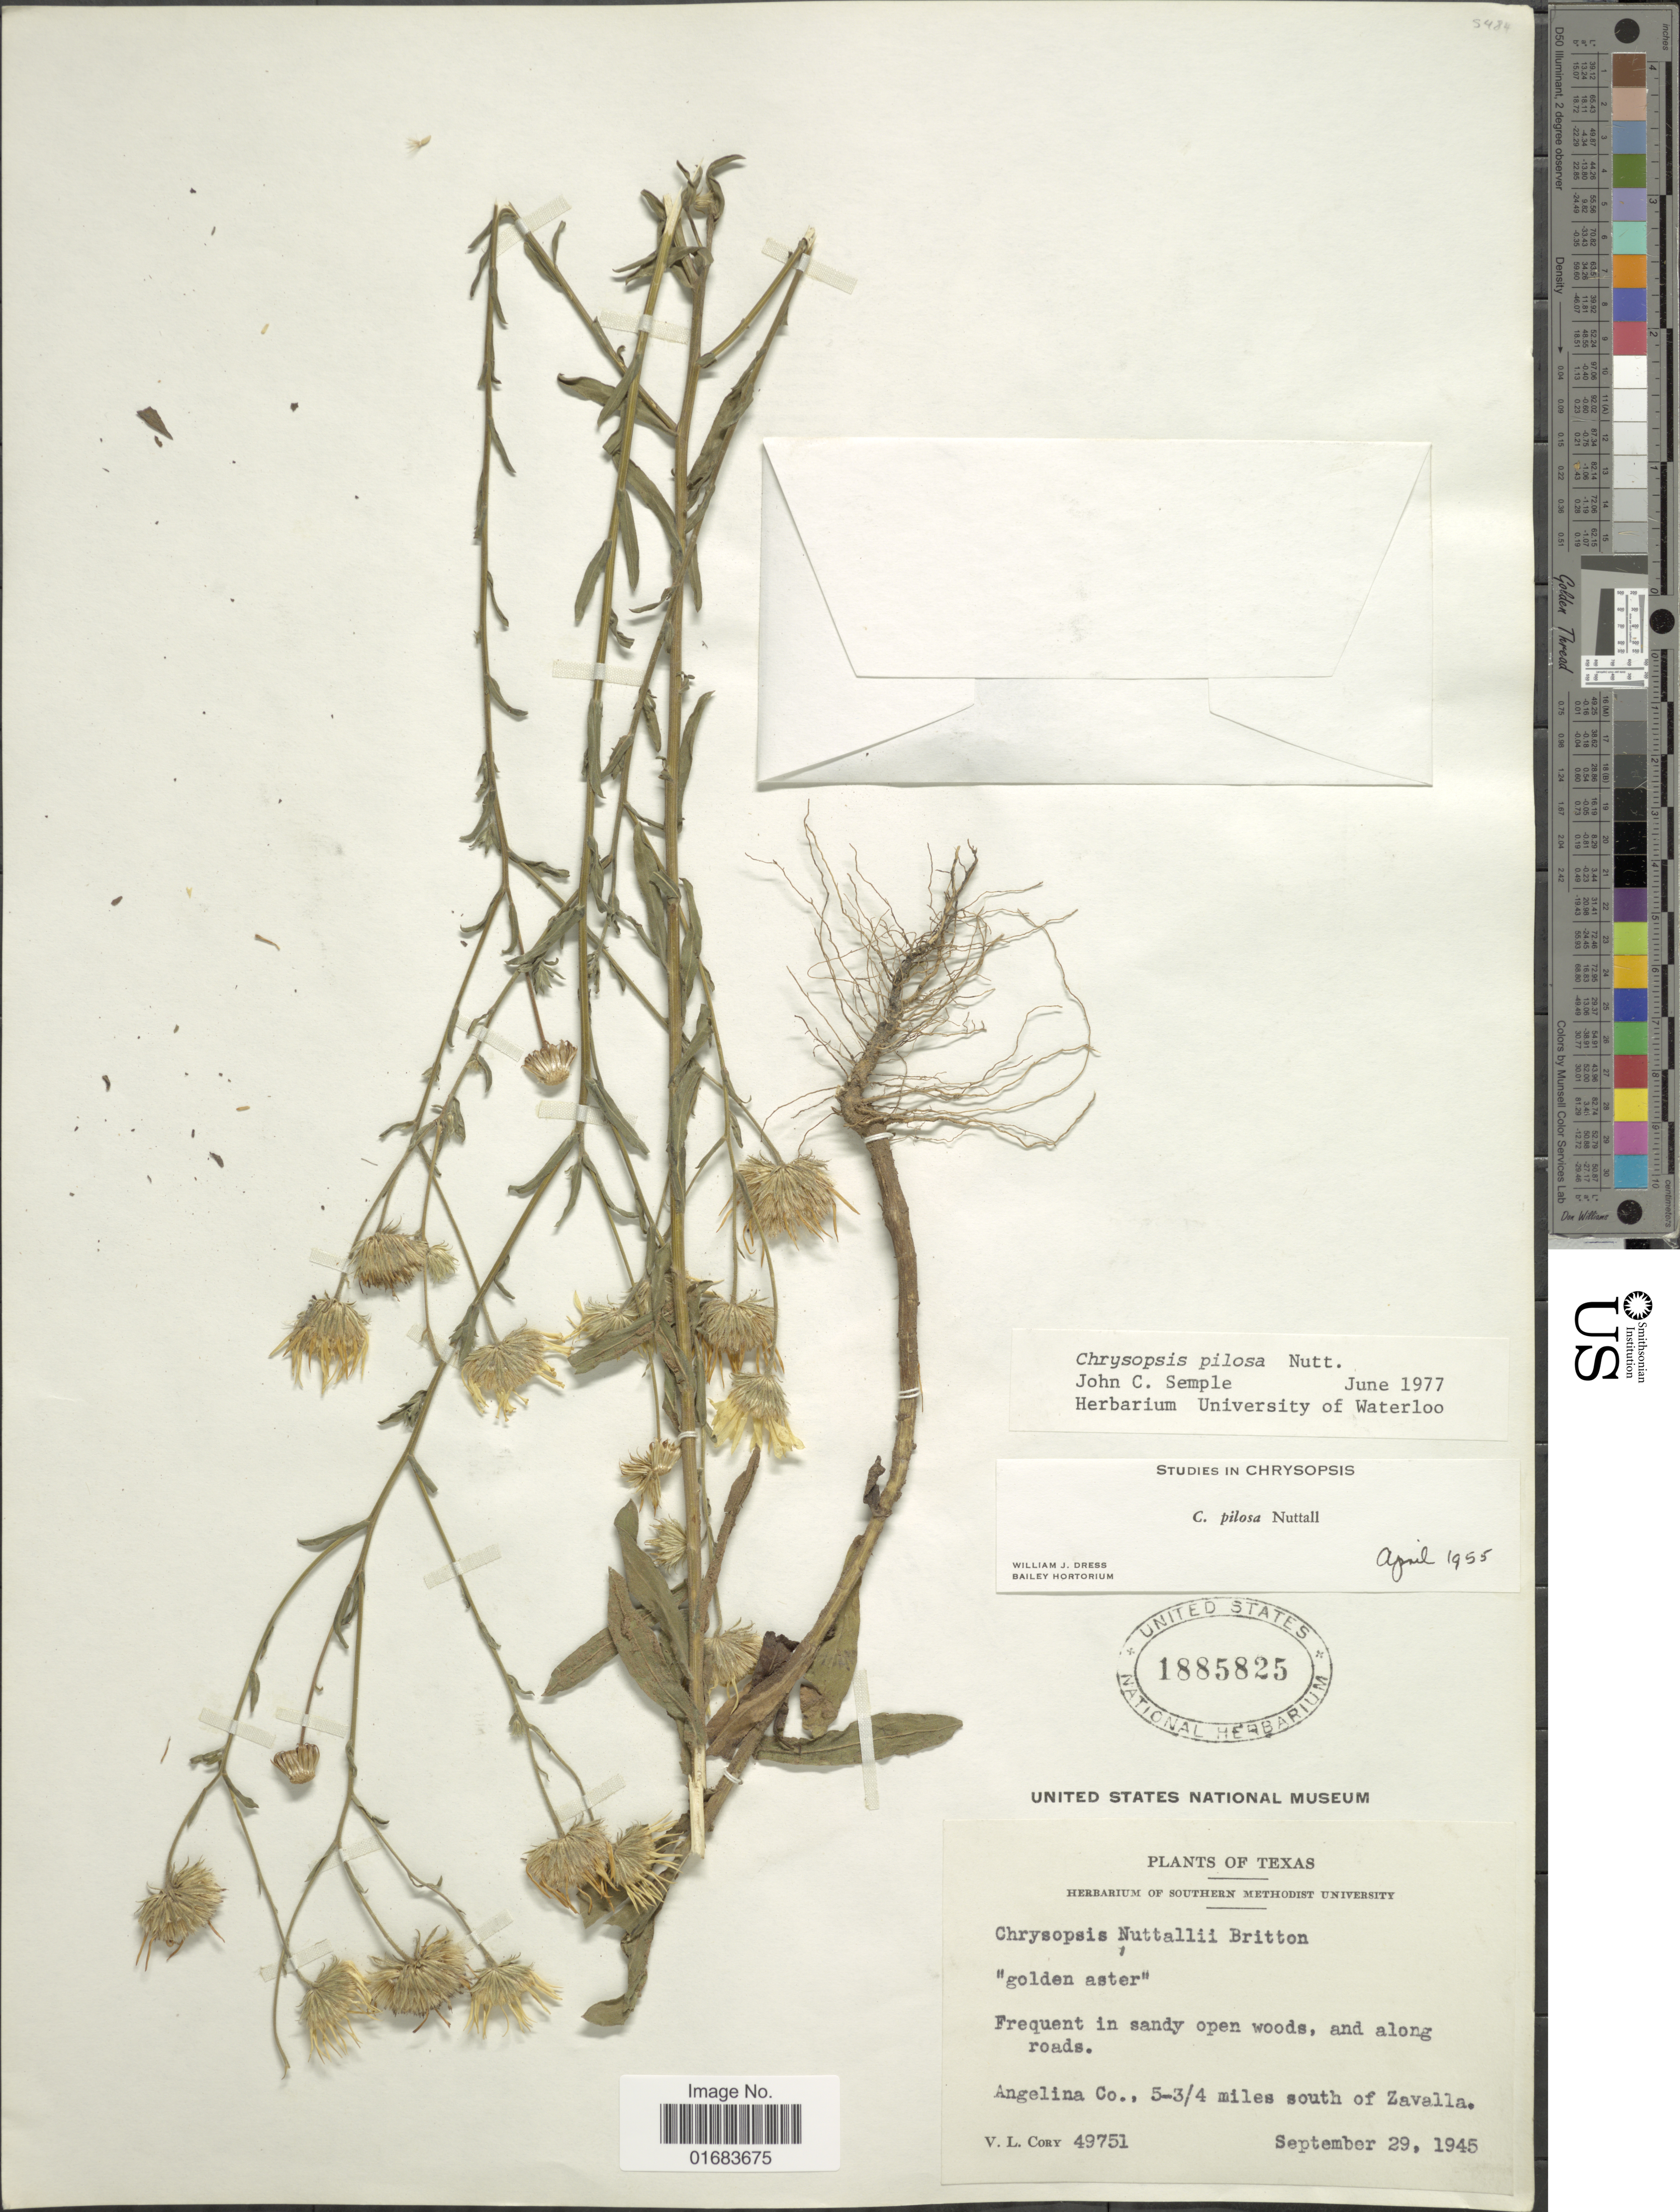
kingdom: Plantae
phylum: Tracheophyta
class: Magnoliopsida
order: Asterales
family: Asteraceae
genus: Chrysopsis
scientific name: Chrysopsis pilosa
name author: Nutt.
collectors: V. Cory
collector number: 49751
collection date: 1945-09-29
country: United States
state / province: Texas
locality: Angelina Co., 5-3/4 miles south of Zavalla.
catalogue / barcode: US 1885825